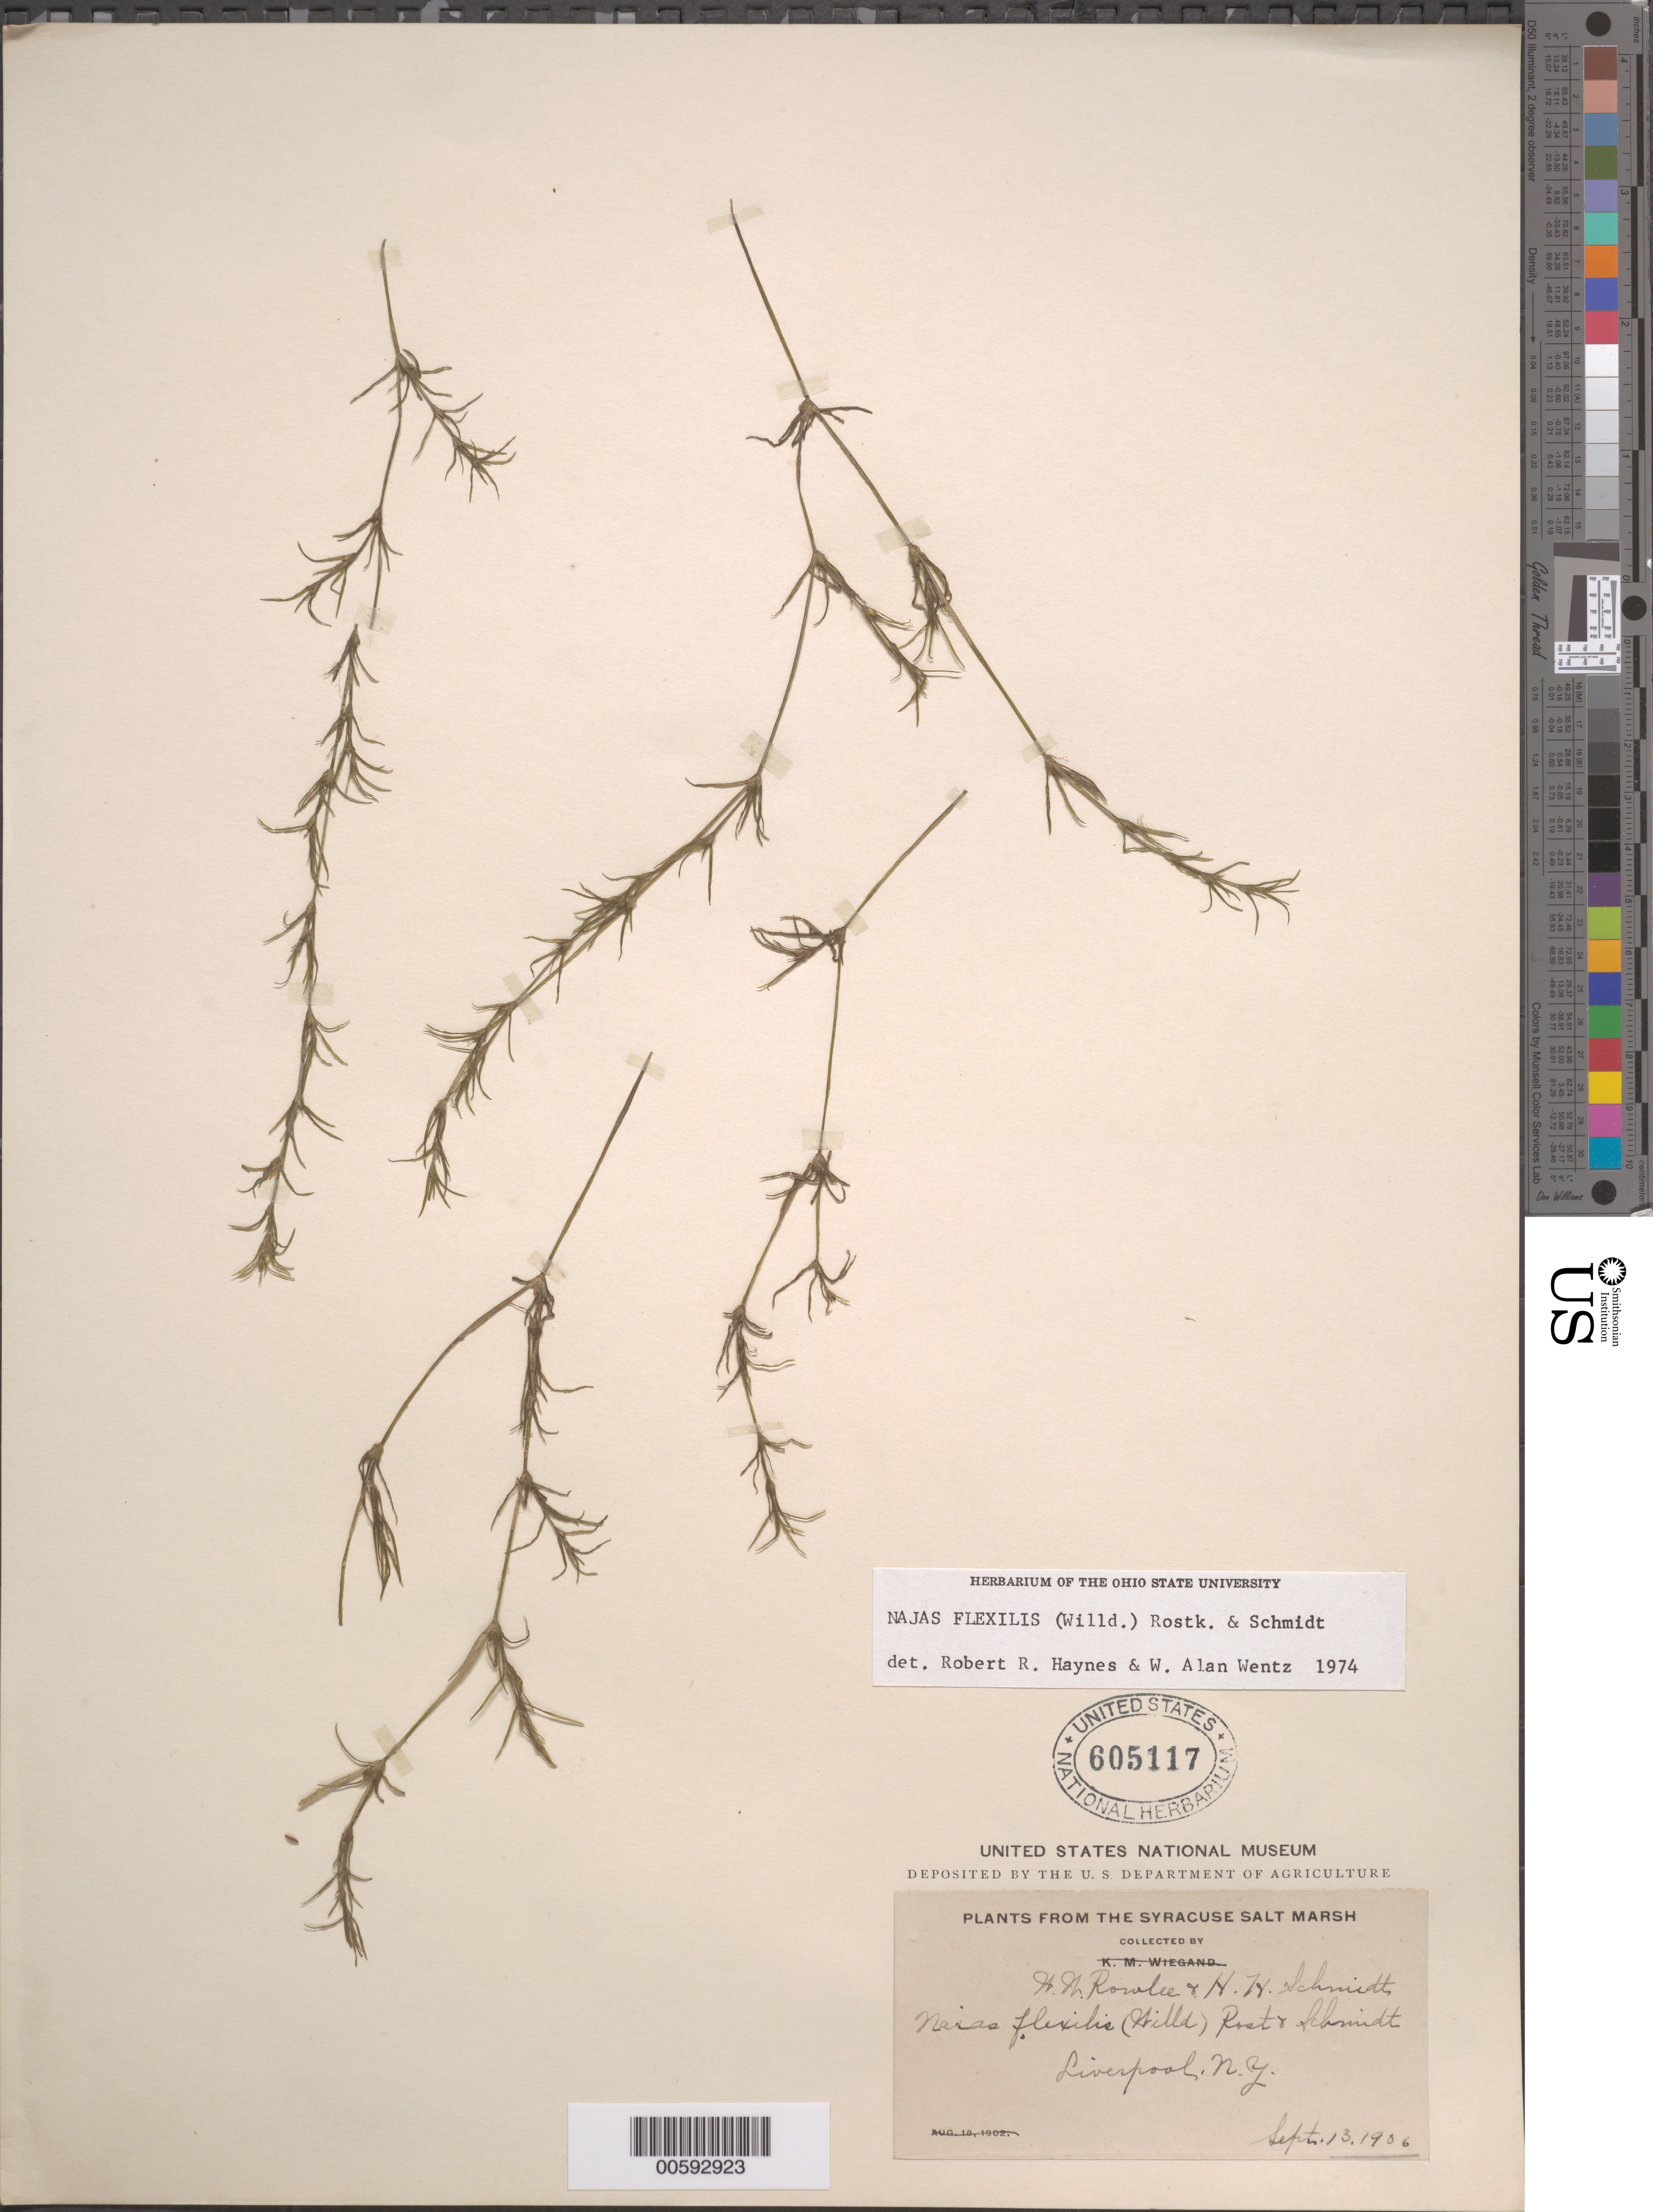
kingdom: Plantae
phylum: Tracheophyta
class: Liliopsida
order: Alismatales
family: Hydrocharitaceae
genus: Najas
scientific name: Najas flexilis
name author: (Willd.) Rostk. & Schmidt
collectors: W. W. Rowlee & H. H. Schmidt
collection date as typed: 13 Sep 1906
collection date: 1906-09-13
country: United States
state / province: New York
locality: Liverpool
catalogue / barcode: US 605117